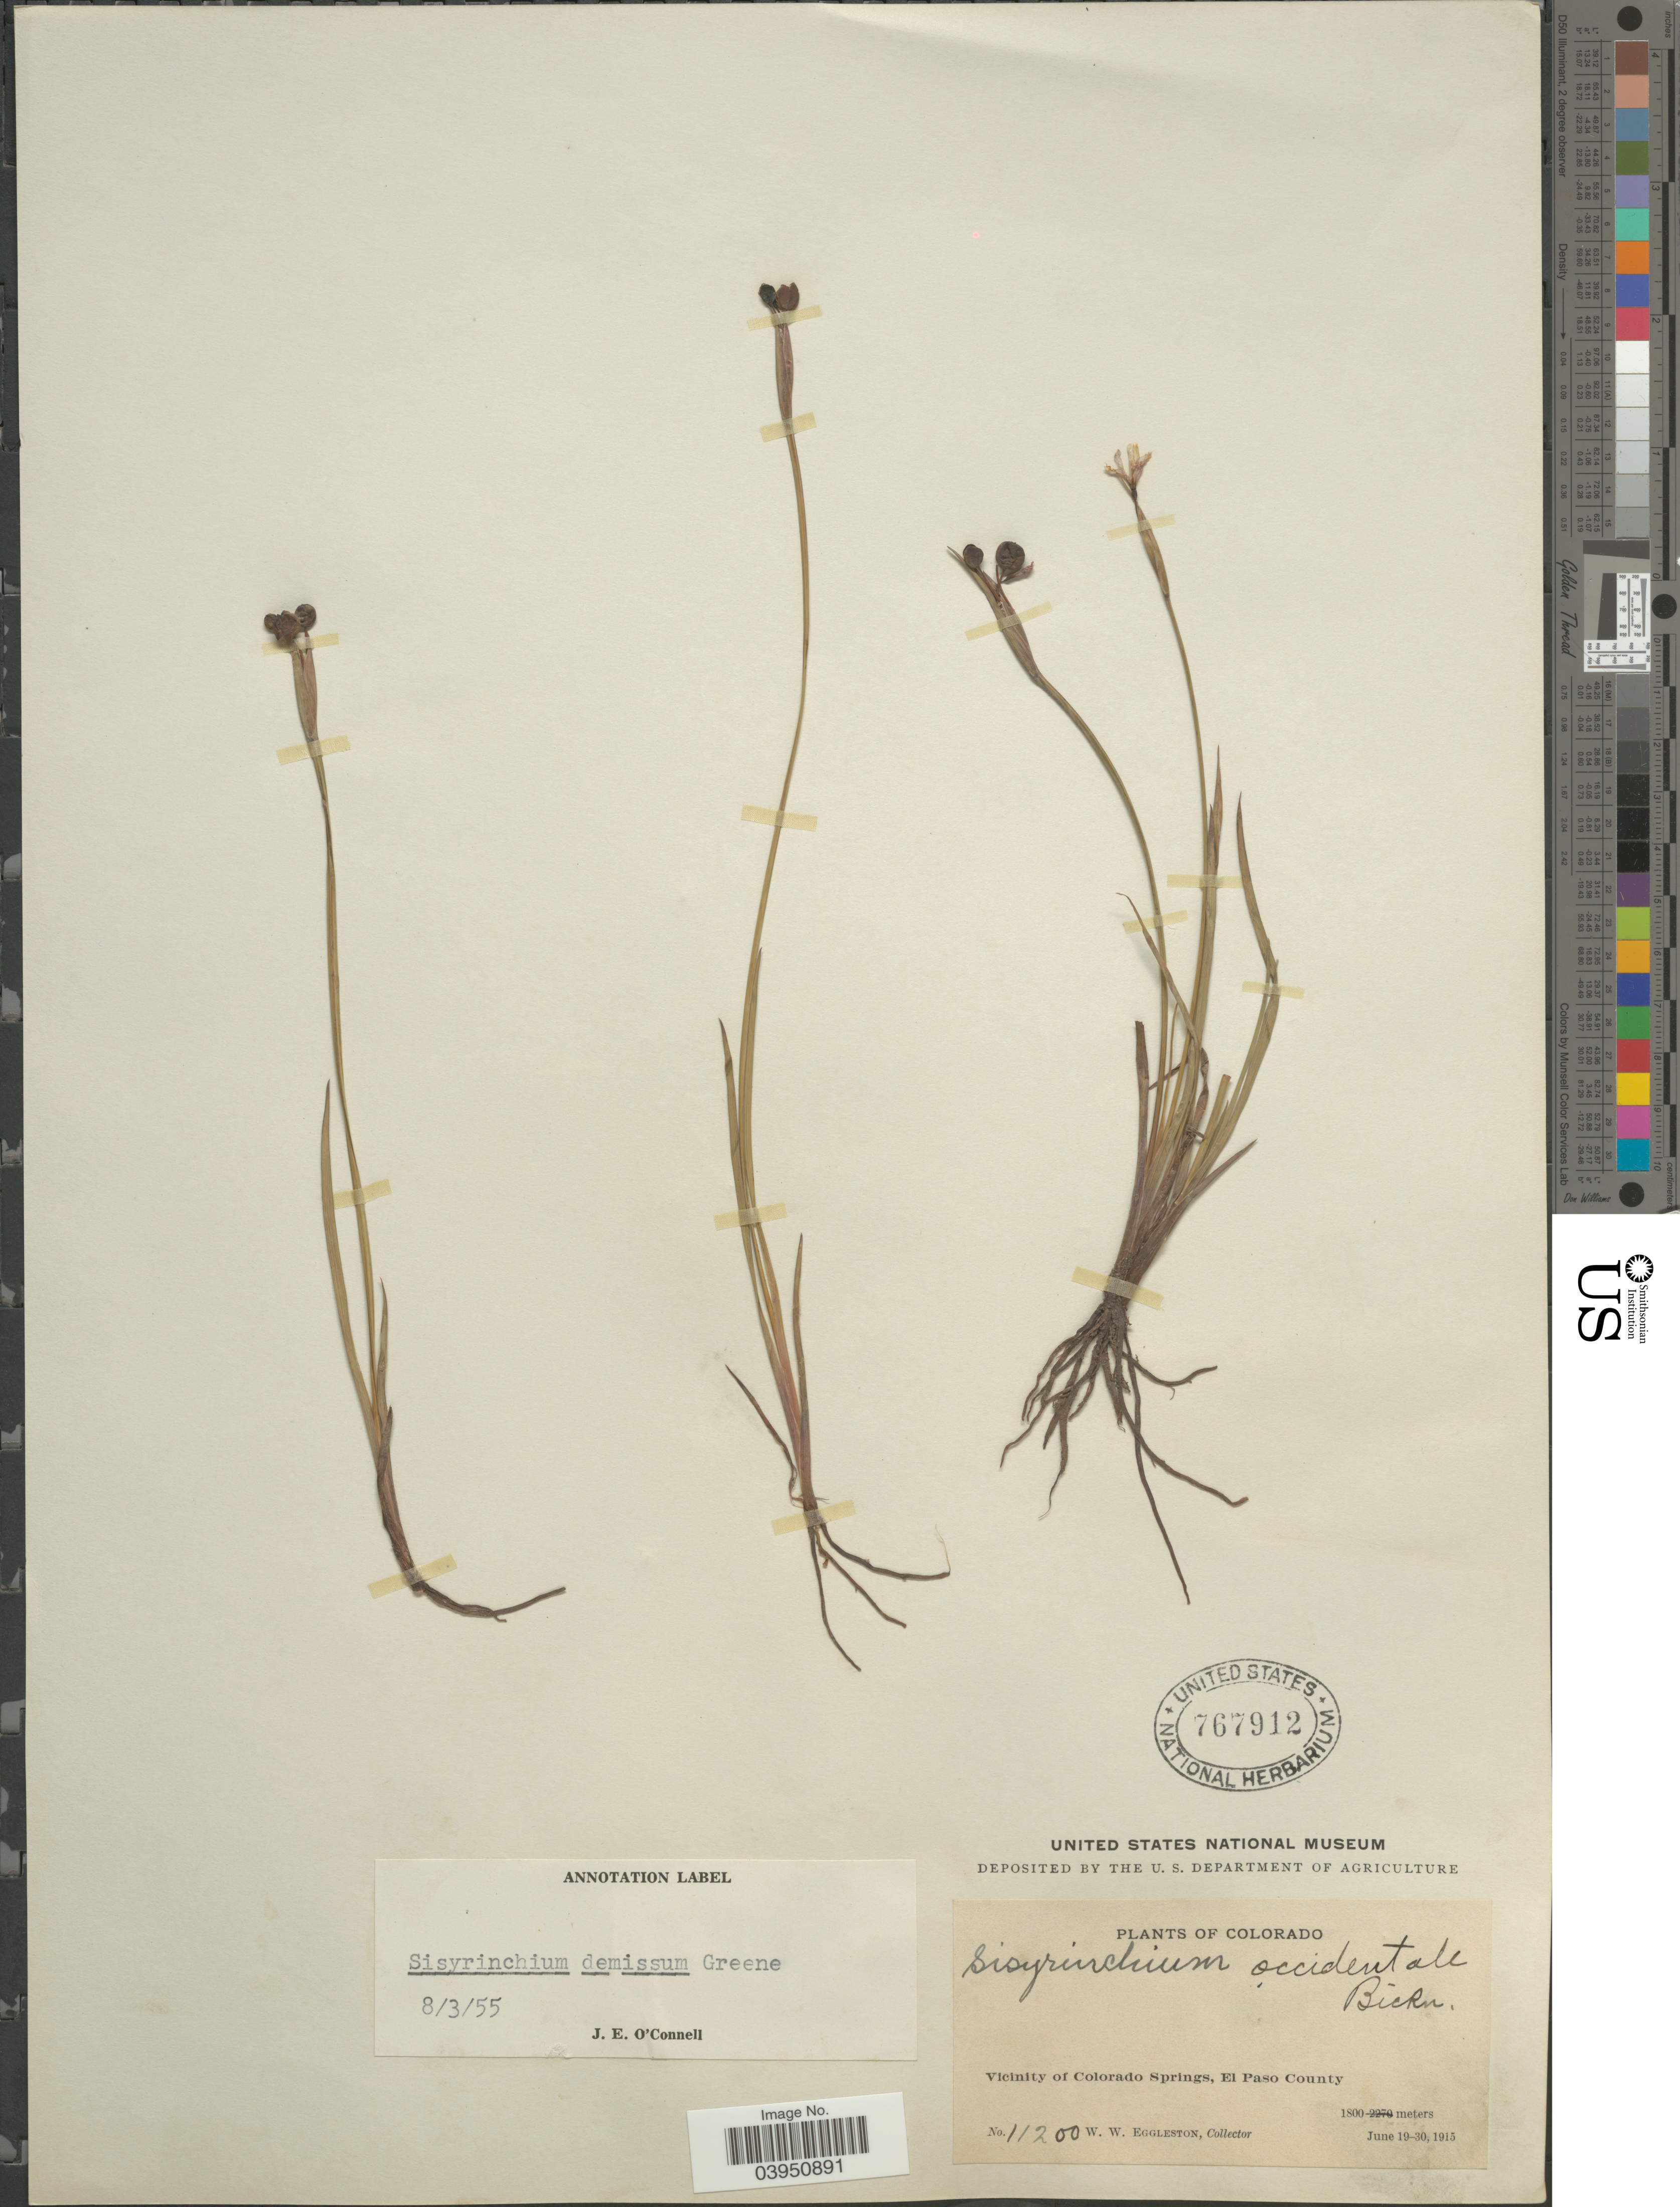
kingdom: Plantae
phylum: Tracheophyta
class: Liliopsida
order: Asparagales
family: Iridaceae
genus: Sisyrinchium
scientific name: Sisyrinchium demissum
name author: Greene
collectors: W. W. Eggleston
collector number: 11200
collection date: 1915-06-19/1915-06-30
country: United States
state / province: Colorado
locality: Vicinity of Colorado Springs, El Paso County.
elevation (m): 1800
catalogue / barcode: US 767912